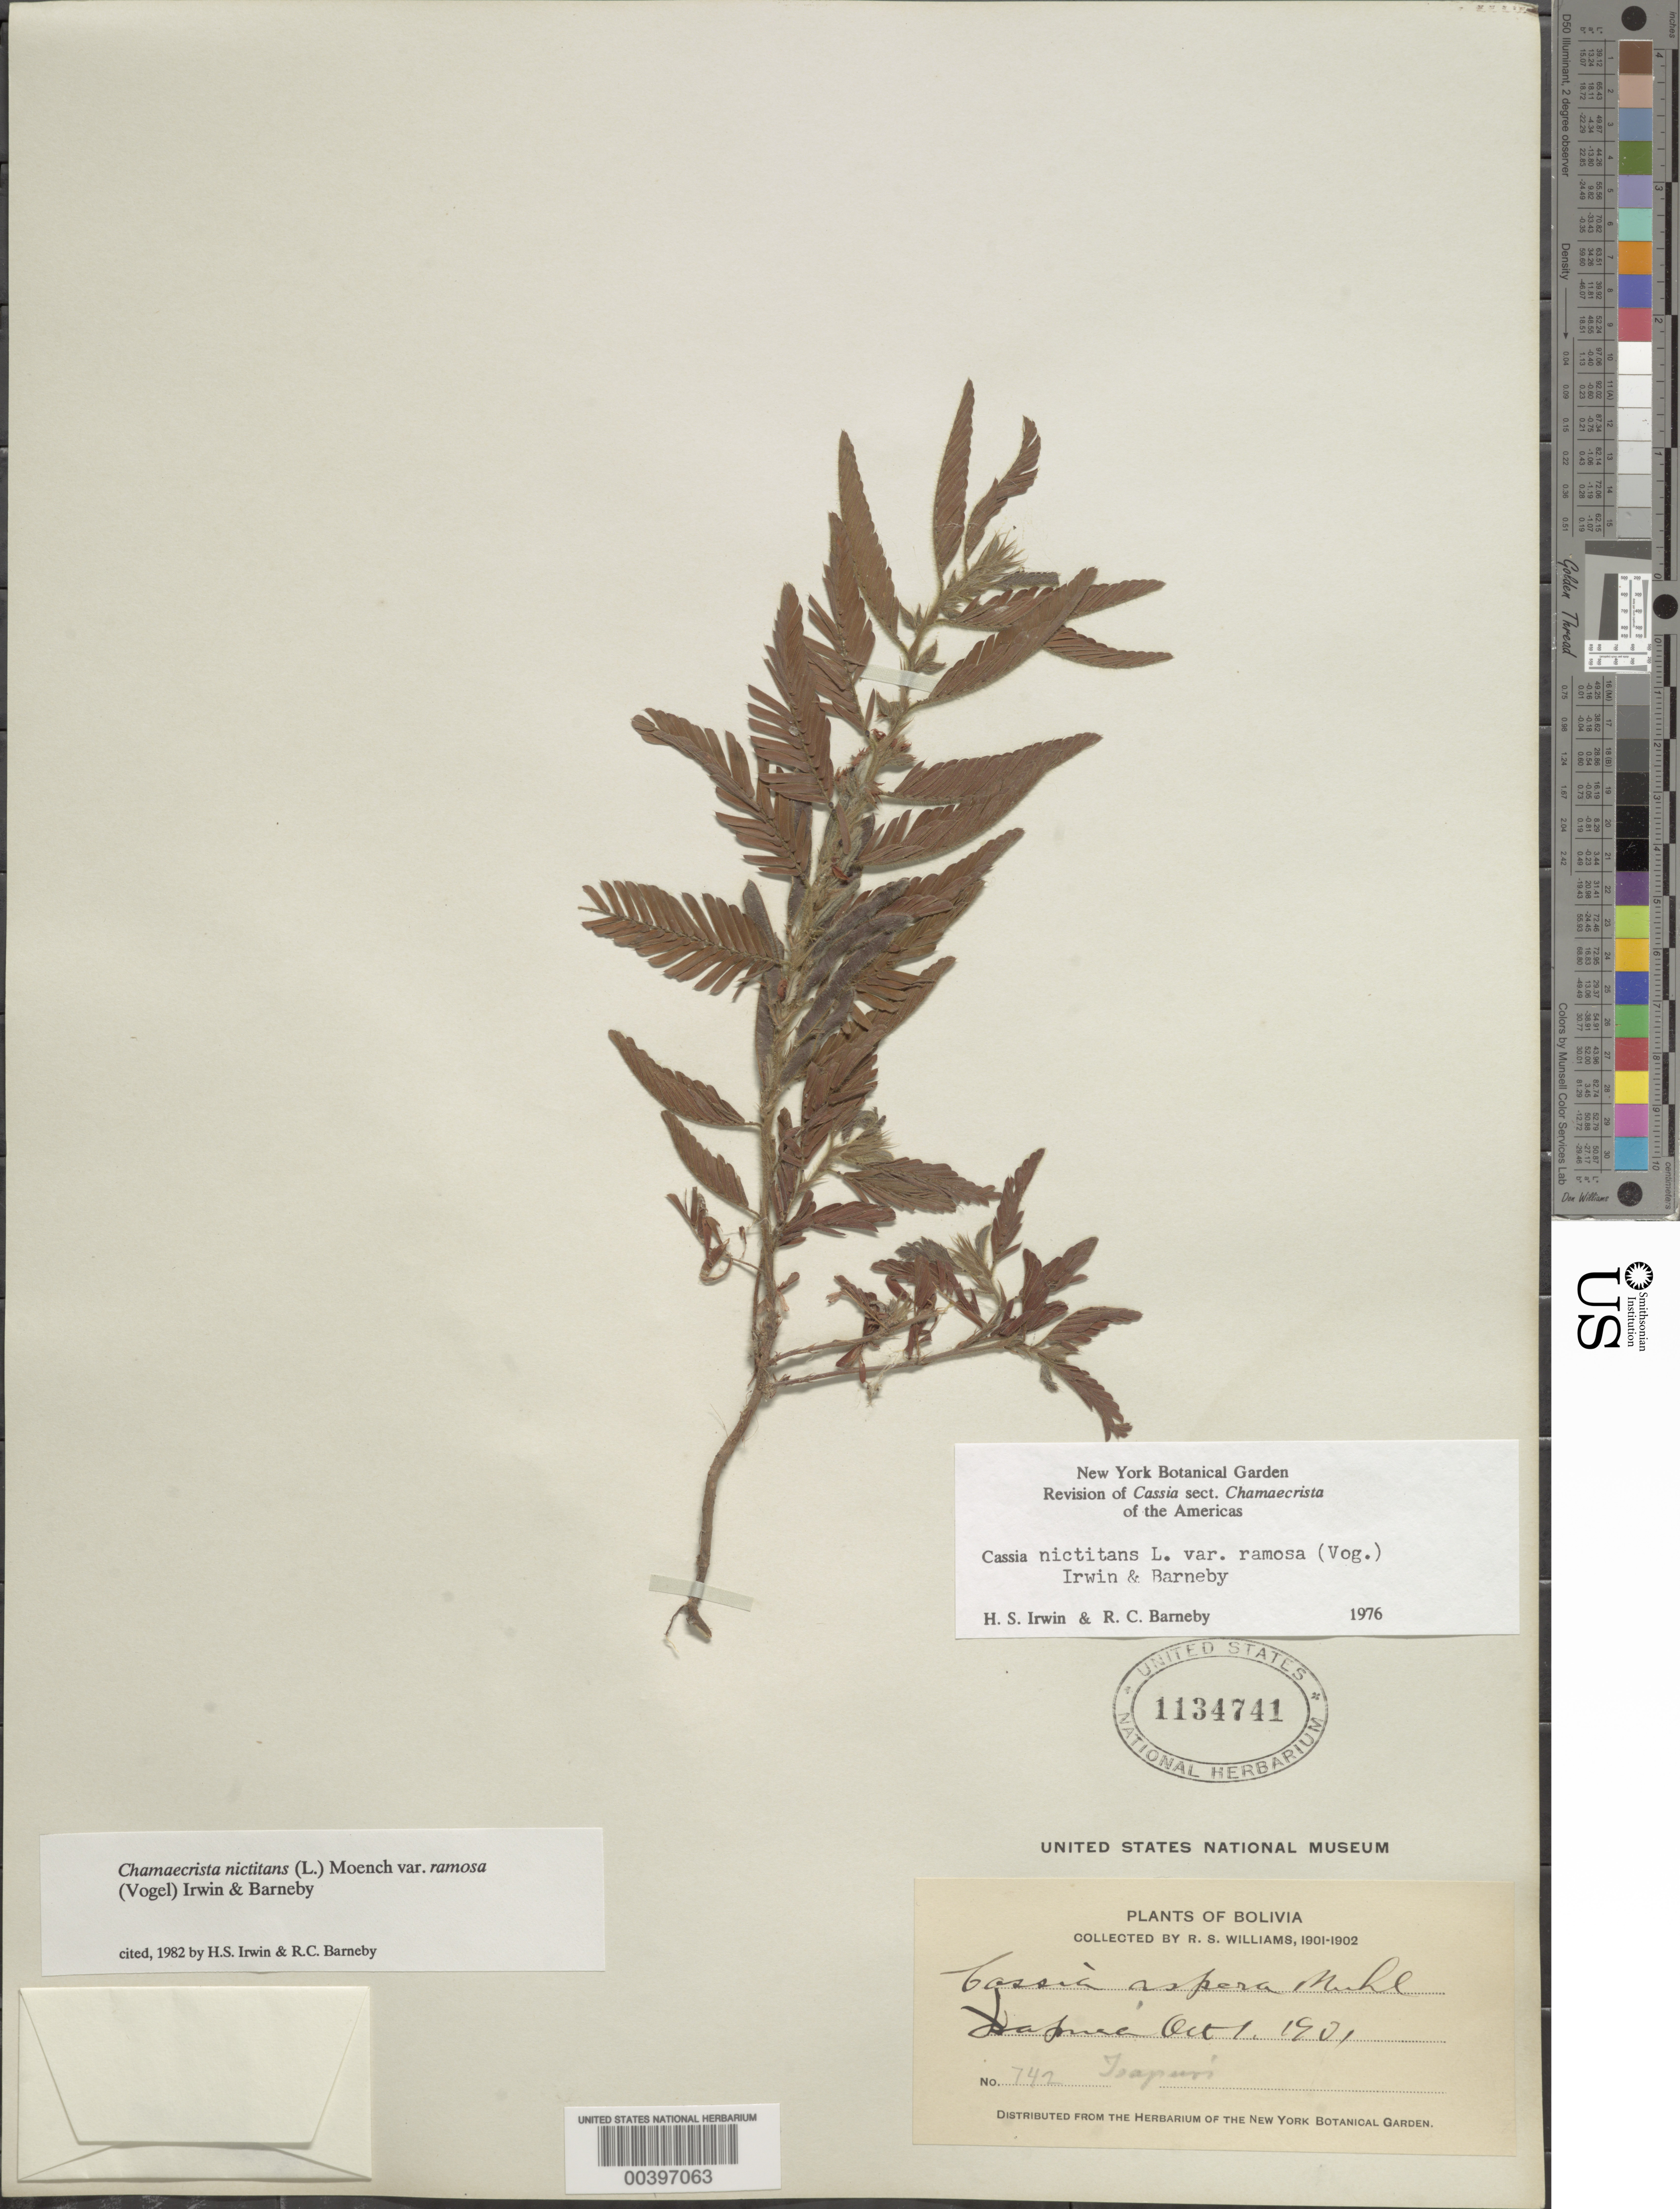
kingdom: Plantae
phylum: Tracheophyta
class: Magnoliopsida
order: Fabales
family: Fabaceae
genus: Chamaecrista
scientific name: Chamaecrista nictitans var. ramosa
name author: (Vogel) H.S. Irwin & Barneby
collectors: R. S. Williams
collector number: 742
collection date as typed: Oct. 1, 1901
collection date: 1901-10-01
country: Bolivia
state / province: La Páz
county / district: Larecaja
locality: Isupuri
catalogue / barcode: US 1134741